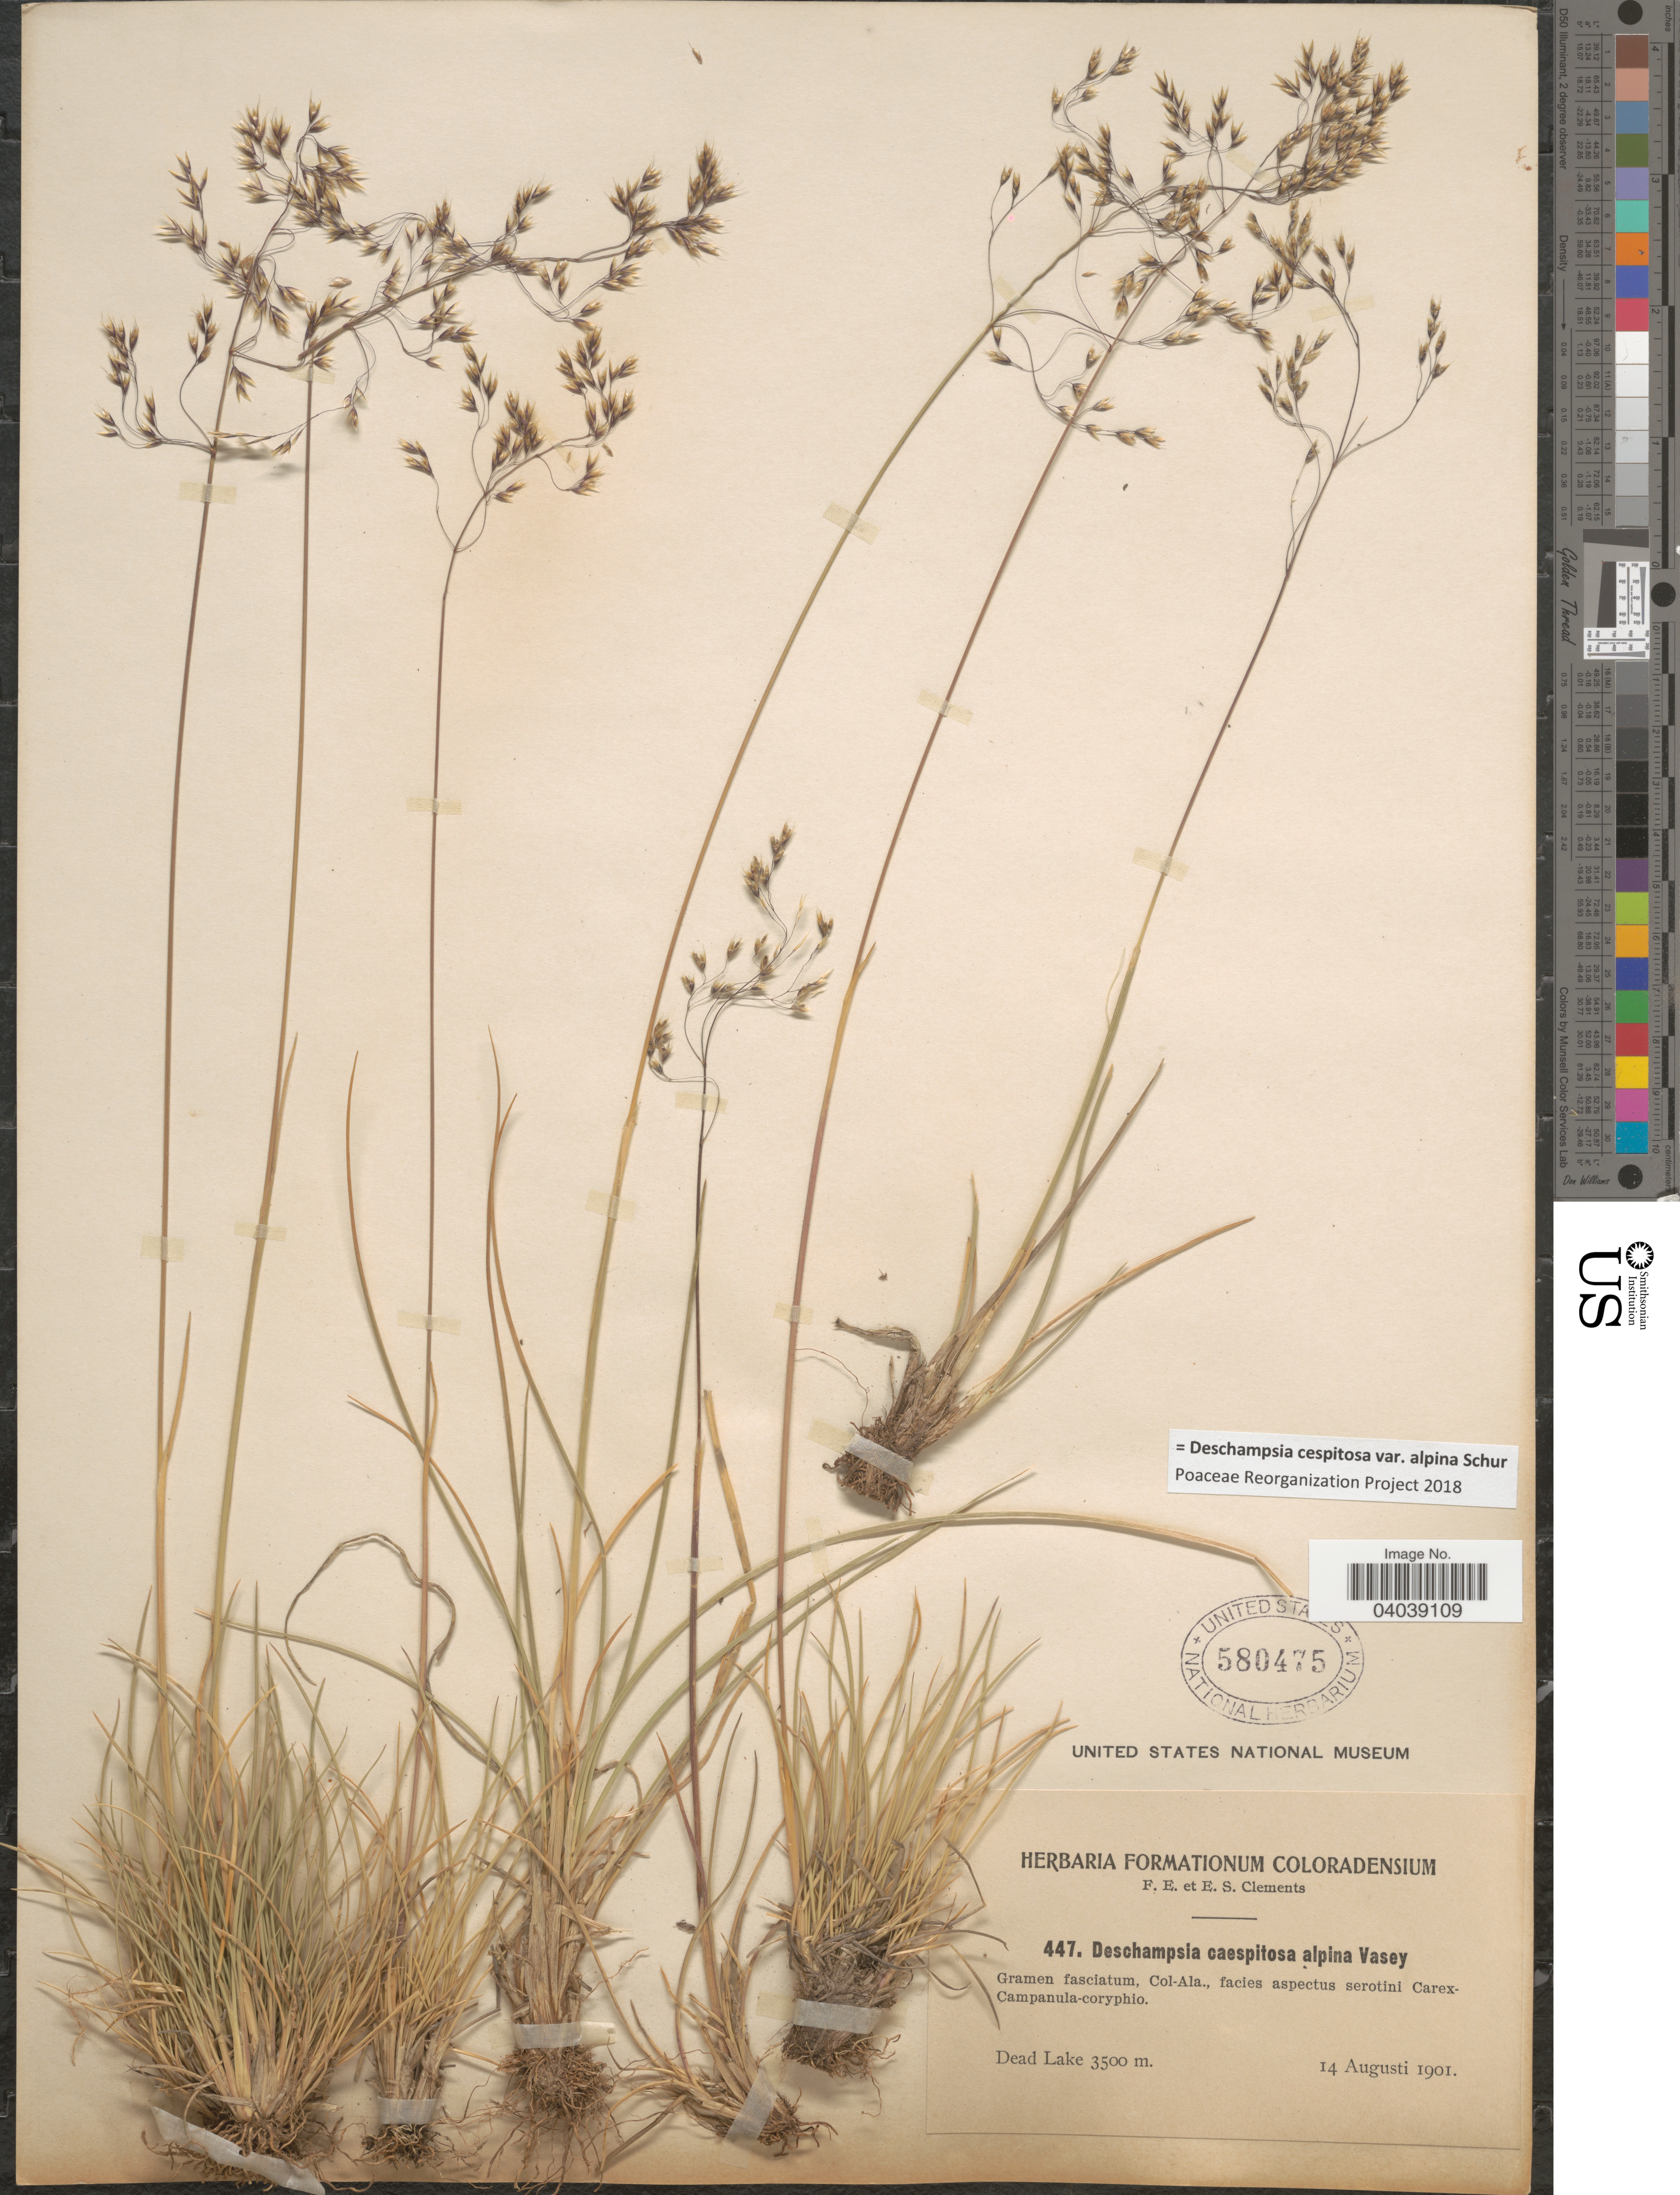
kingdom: Plantae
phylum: Tracheophyta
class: Liliopsida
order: Poales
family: Poaceae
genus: Deschampsia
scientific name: Deschampsia cespitosa var. alpina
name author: Vasey ex W.J. Beal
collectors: F. E. Clements & E. S. Clements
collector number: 447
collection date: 1901-08-14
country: United States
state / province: Colorado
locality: Col-Ala. Dead Lake.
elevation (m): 3500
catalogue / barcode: US 580475